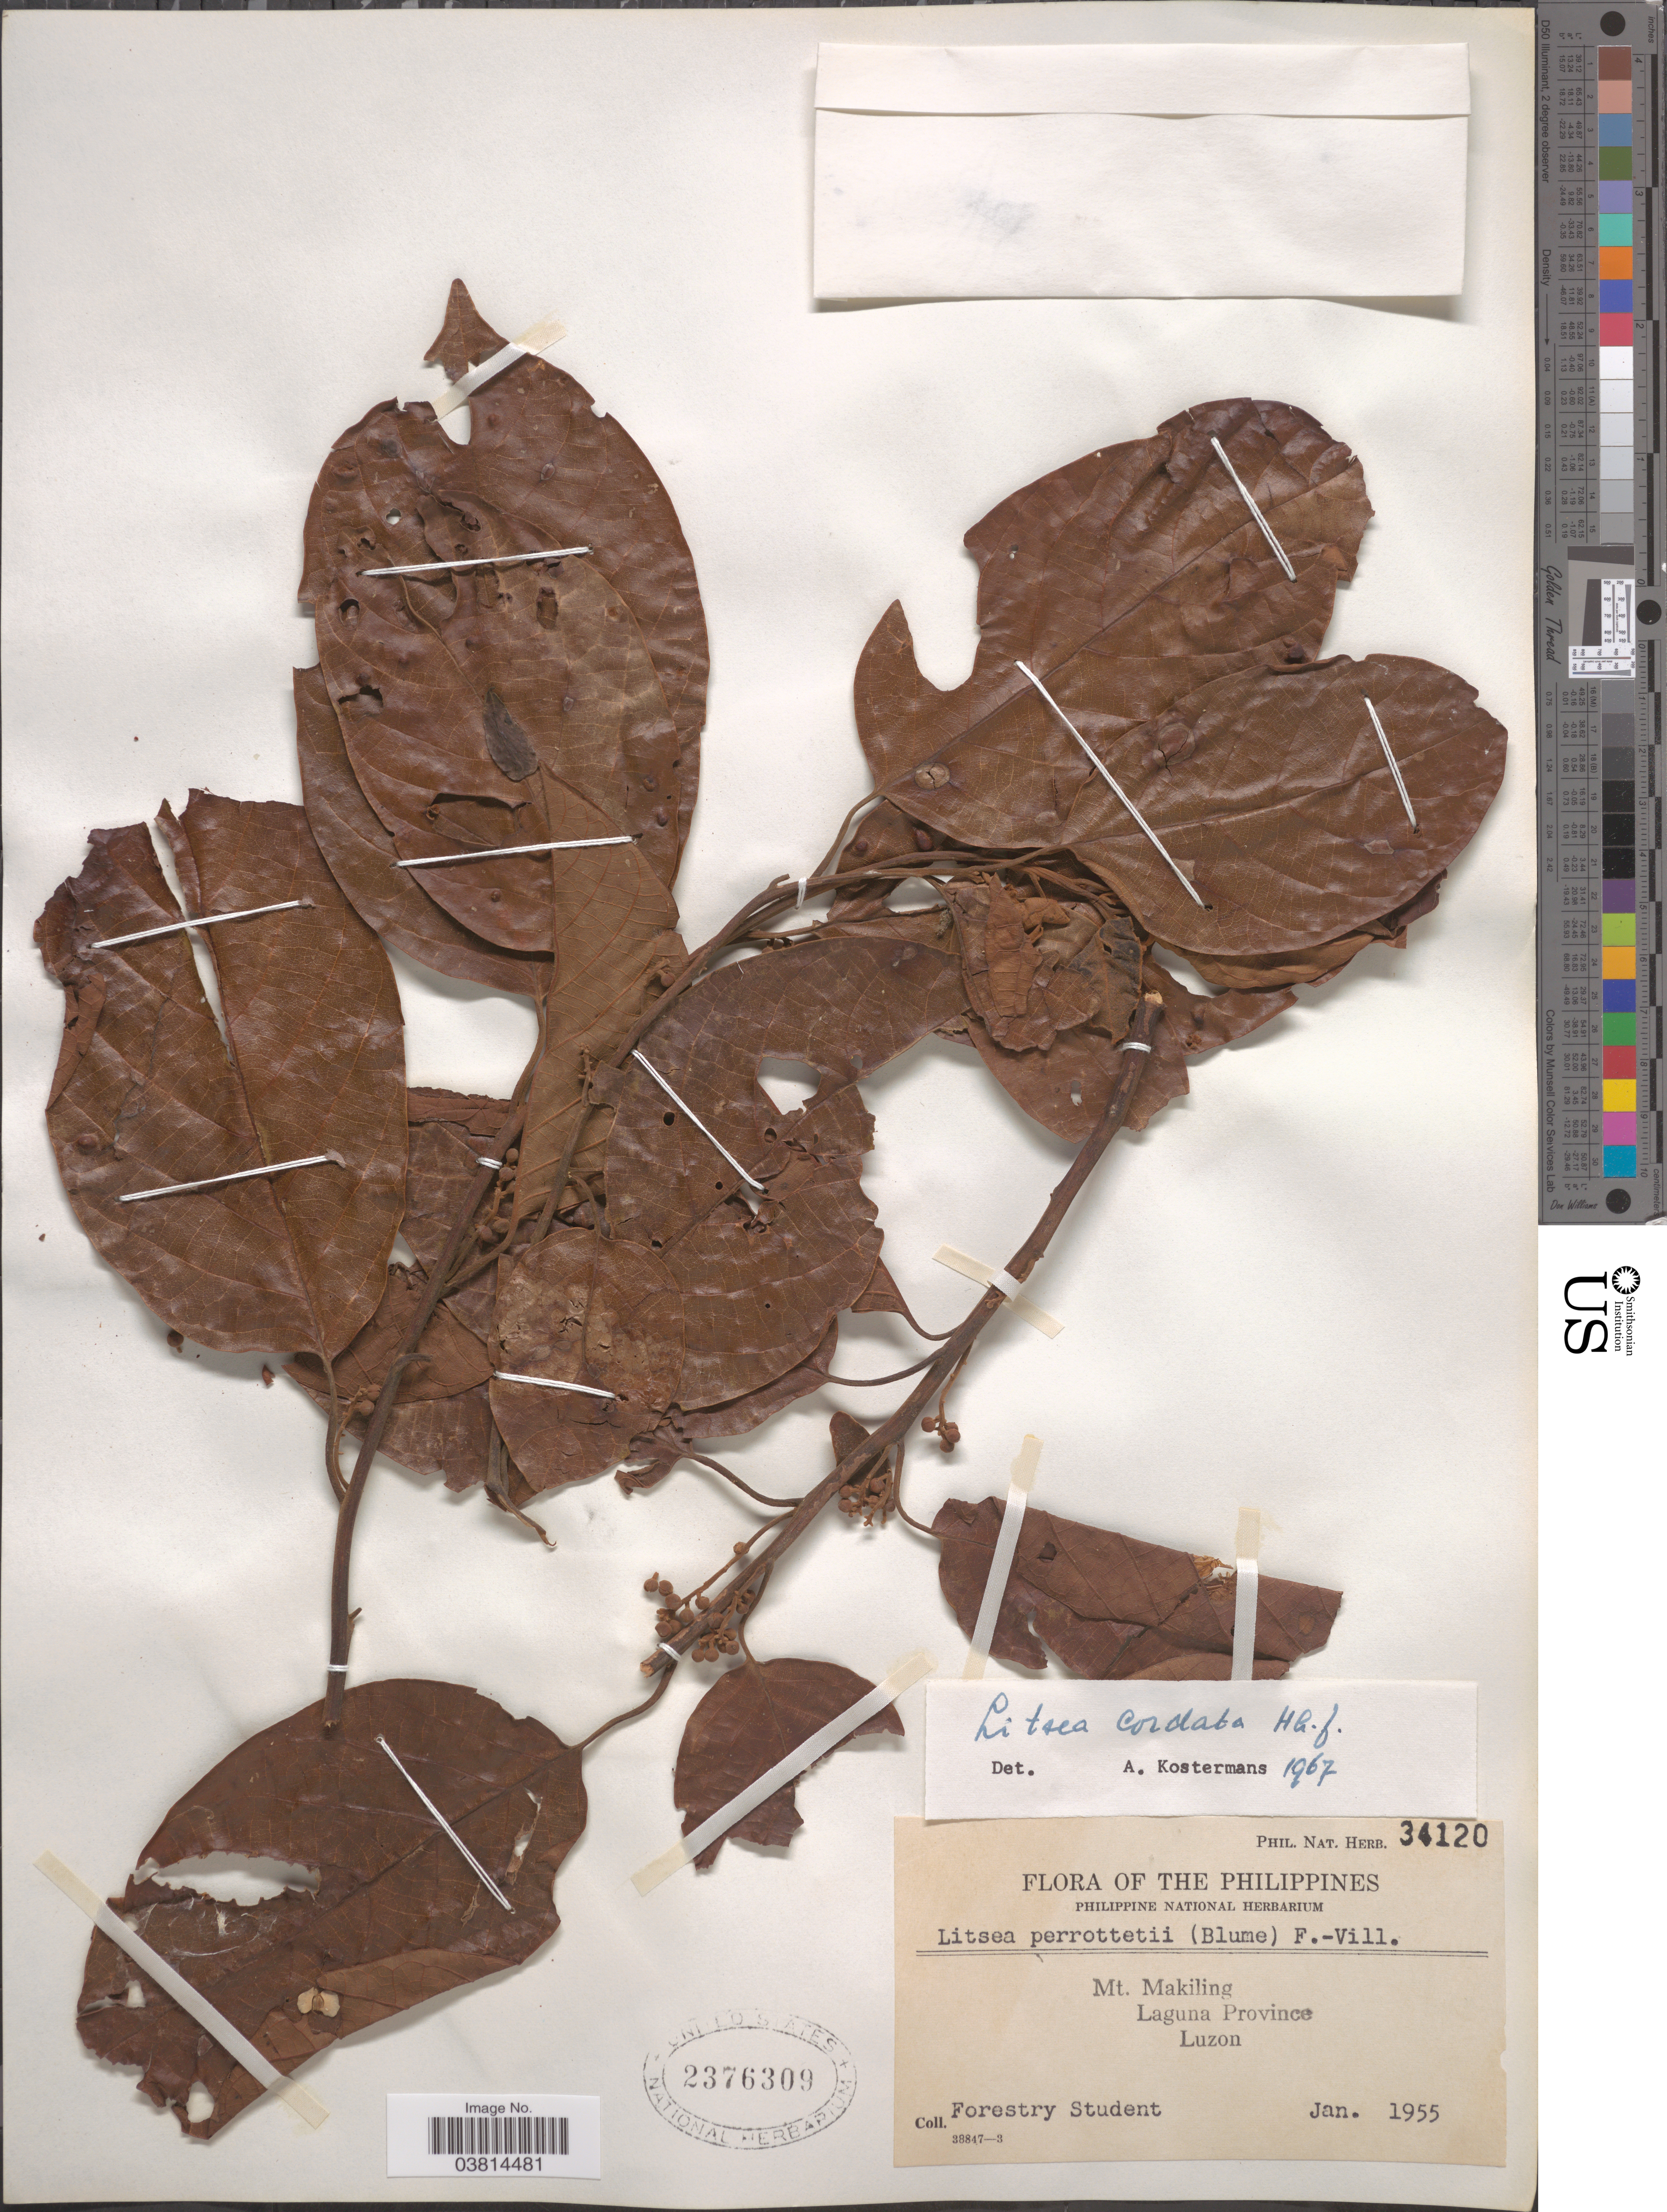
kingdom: Plantae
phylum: Tracheophyta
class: Magnoliopsida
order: Laurales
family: Lauraceae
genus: Litsea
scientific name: Litsea cordata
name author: Hook. f.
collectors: Forestry Student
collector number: Phil.Nat.Herb. 34120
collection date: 1955-01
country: Philippines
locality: Mt. Makiling. Laguna Province. Luzon.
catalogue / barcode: US 2376309